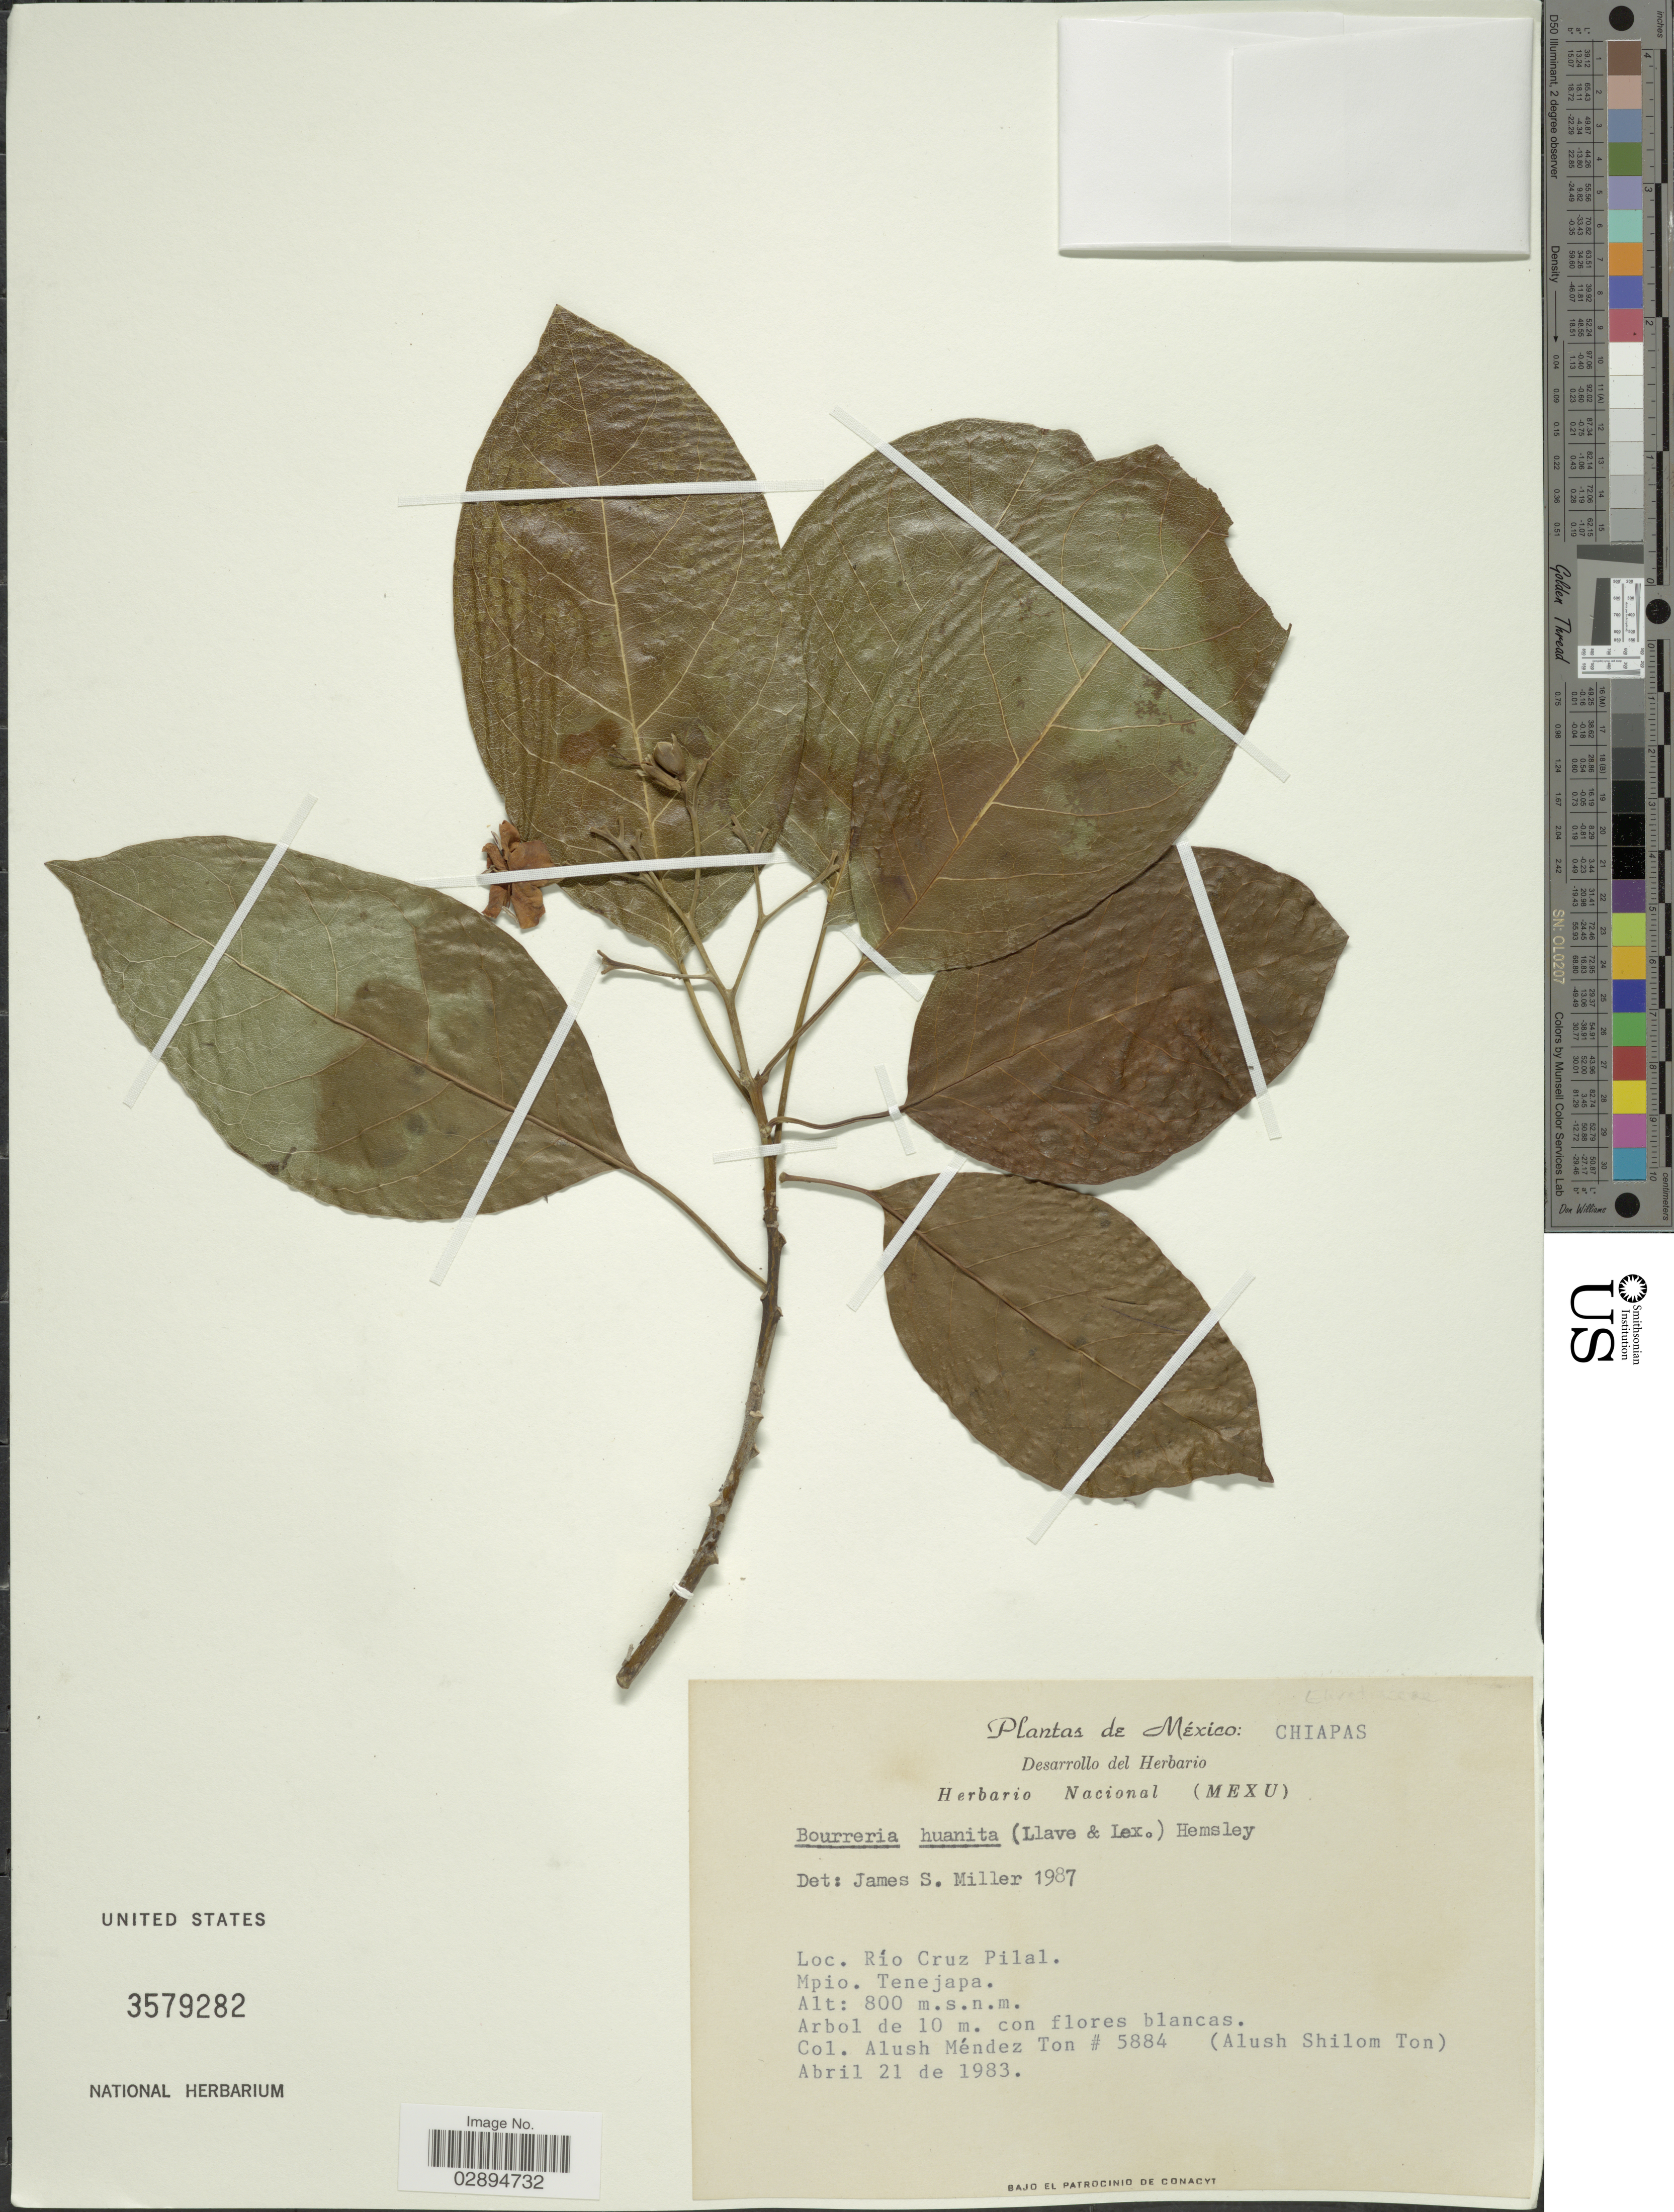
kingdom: Plantae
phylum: Tracheophyta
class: Magnoliopsida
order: Boraginales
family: Ehretiaceae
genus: Bourreria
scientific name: Bourreria huanita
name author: (Lex.) Hemsl.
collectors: A. Méndez Ton & A. M. Ton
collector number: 5884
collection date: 1983-04-21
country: Mexico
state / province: Chiapas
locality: Chiapas. Río Cruz Pilal. Mpio. Tenejapa.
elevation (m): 800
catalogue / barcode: US 3579282